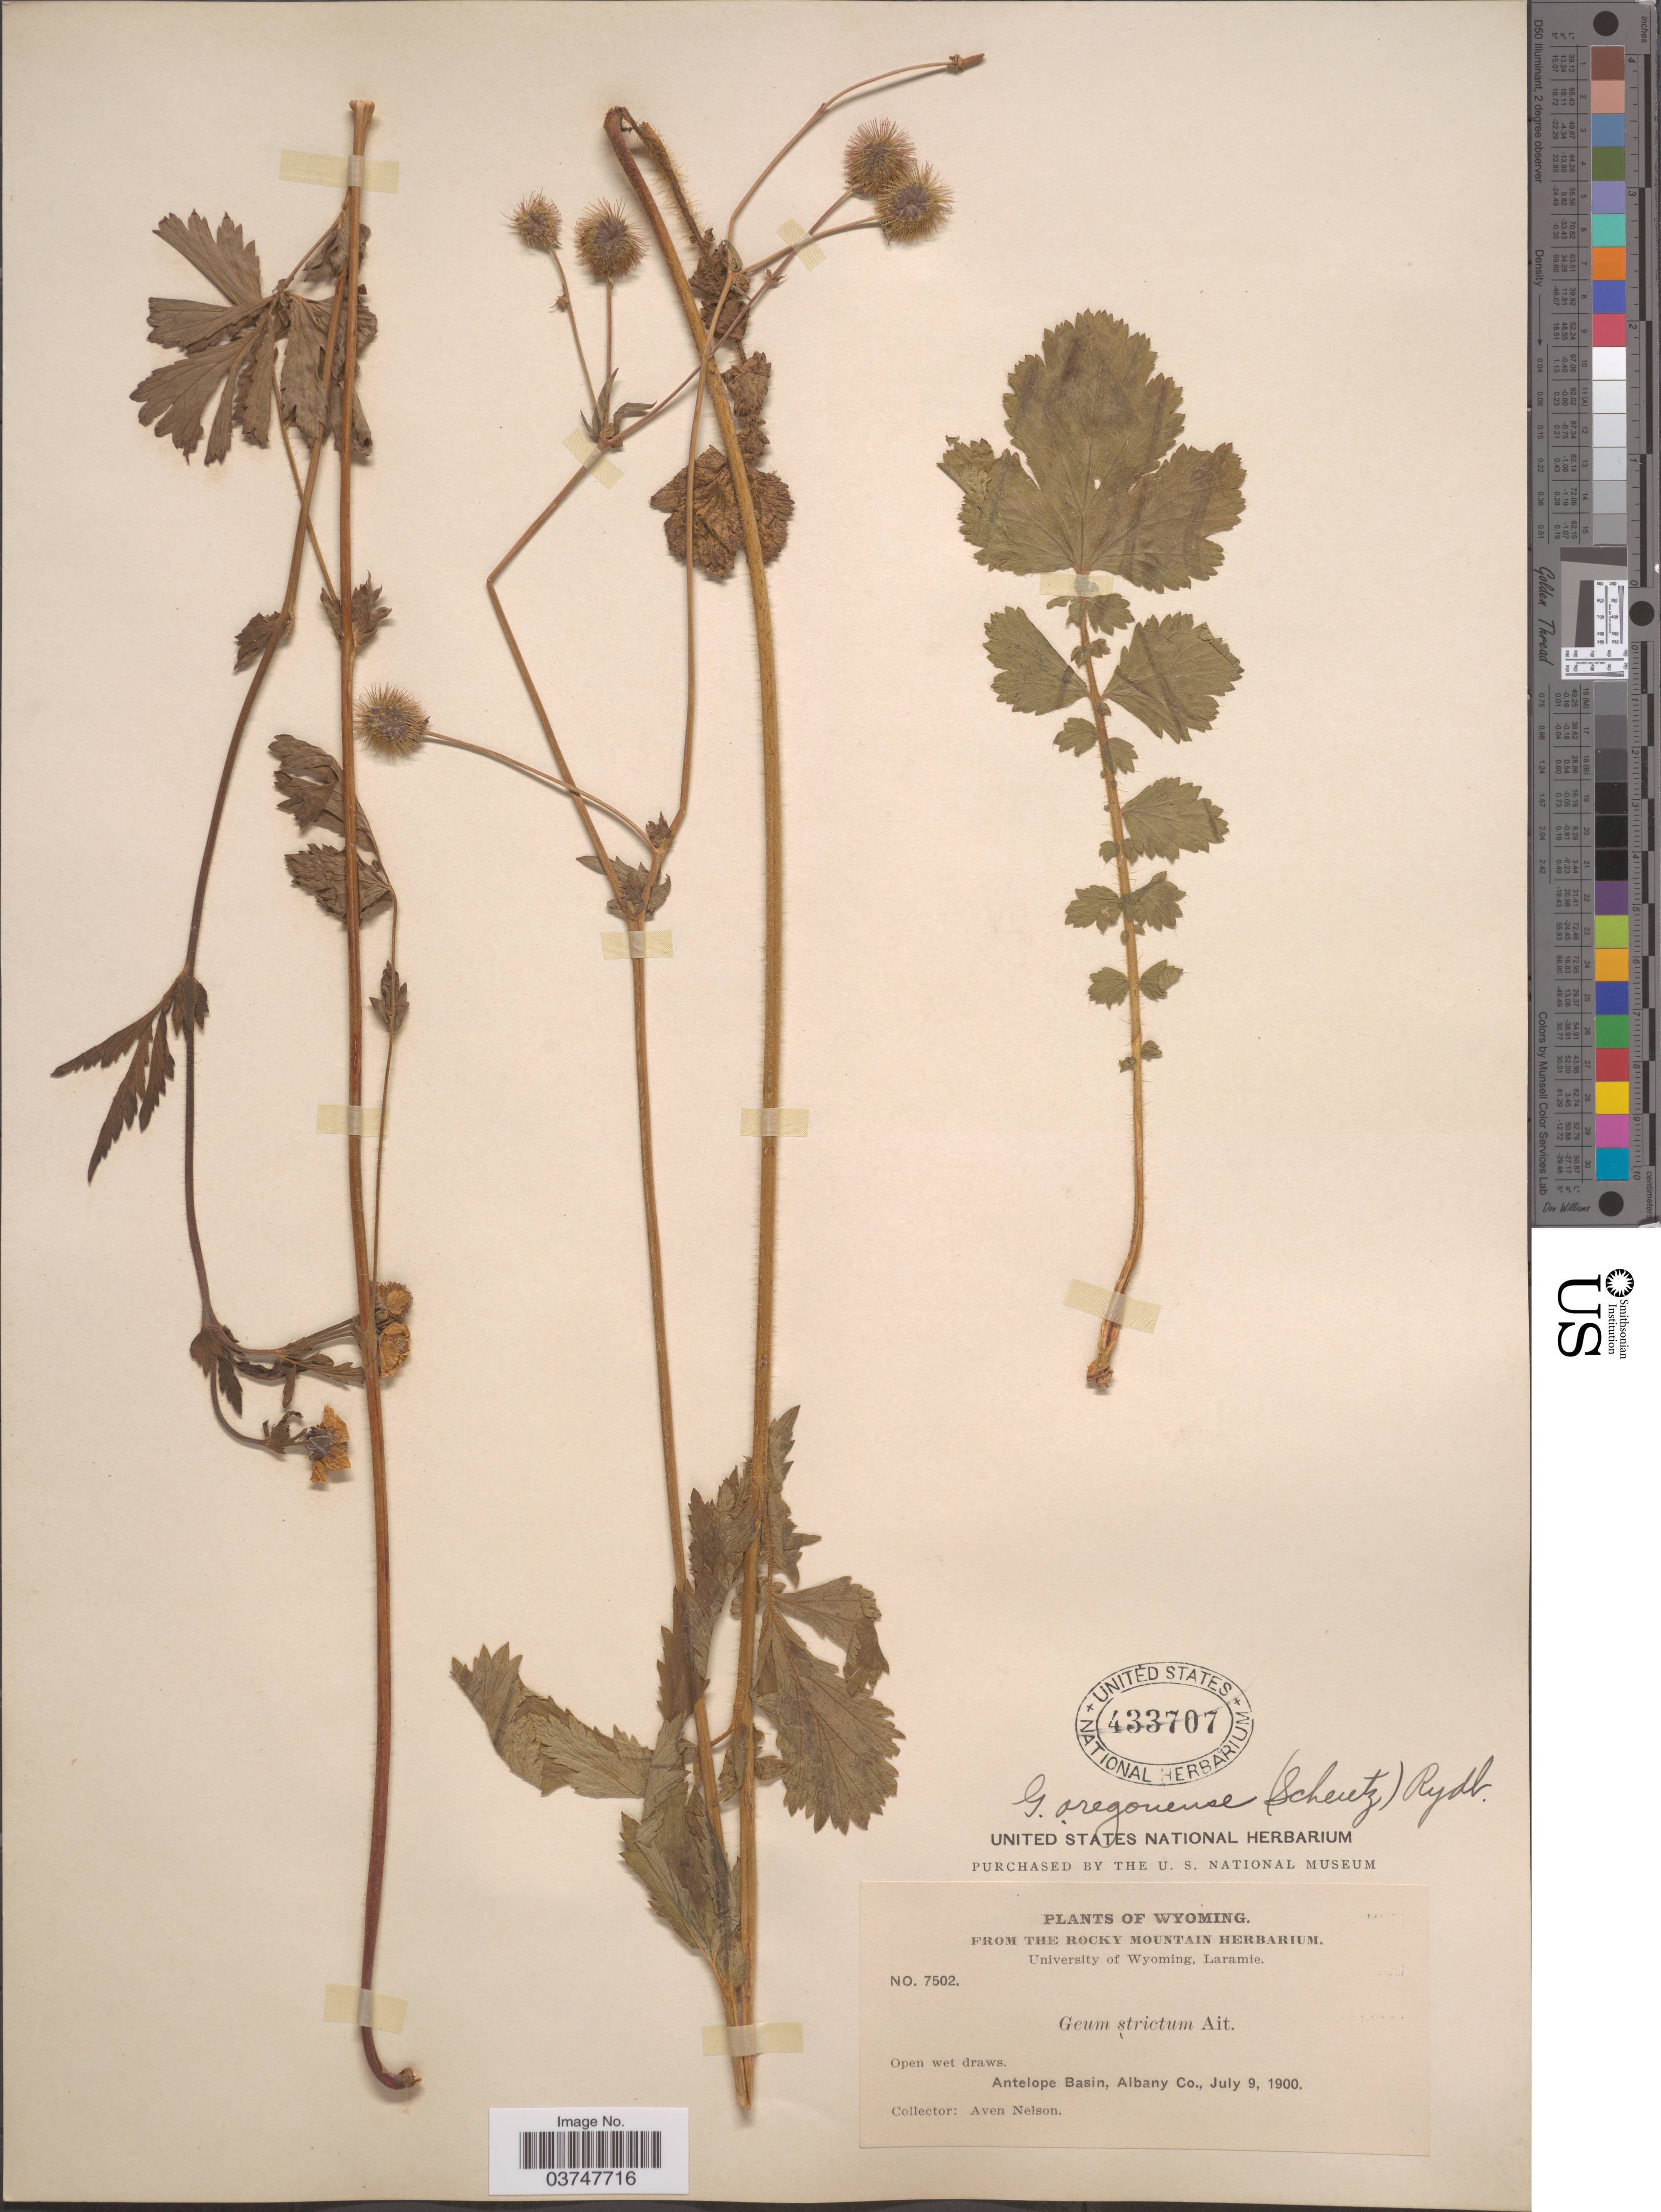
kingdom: Plantae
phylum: Tracheophyta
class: Magnoliopsida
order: Rosales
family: Rosaceae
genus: Geum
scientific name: Geum oregonense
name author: Rydb.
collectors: A. Nelson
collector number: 7502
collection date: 1900-07-09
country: United States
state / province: Wyoming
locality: Antelope Basin, Albany Co.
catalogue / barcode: US 433707